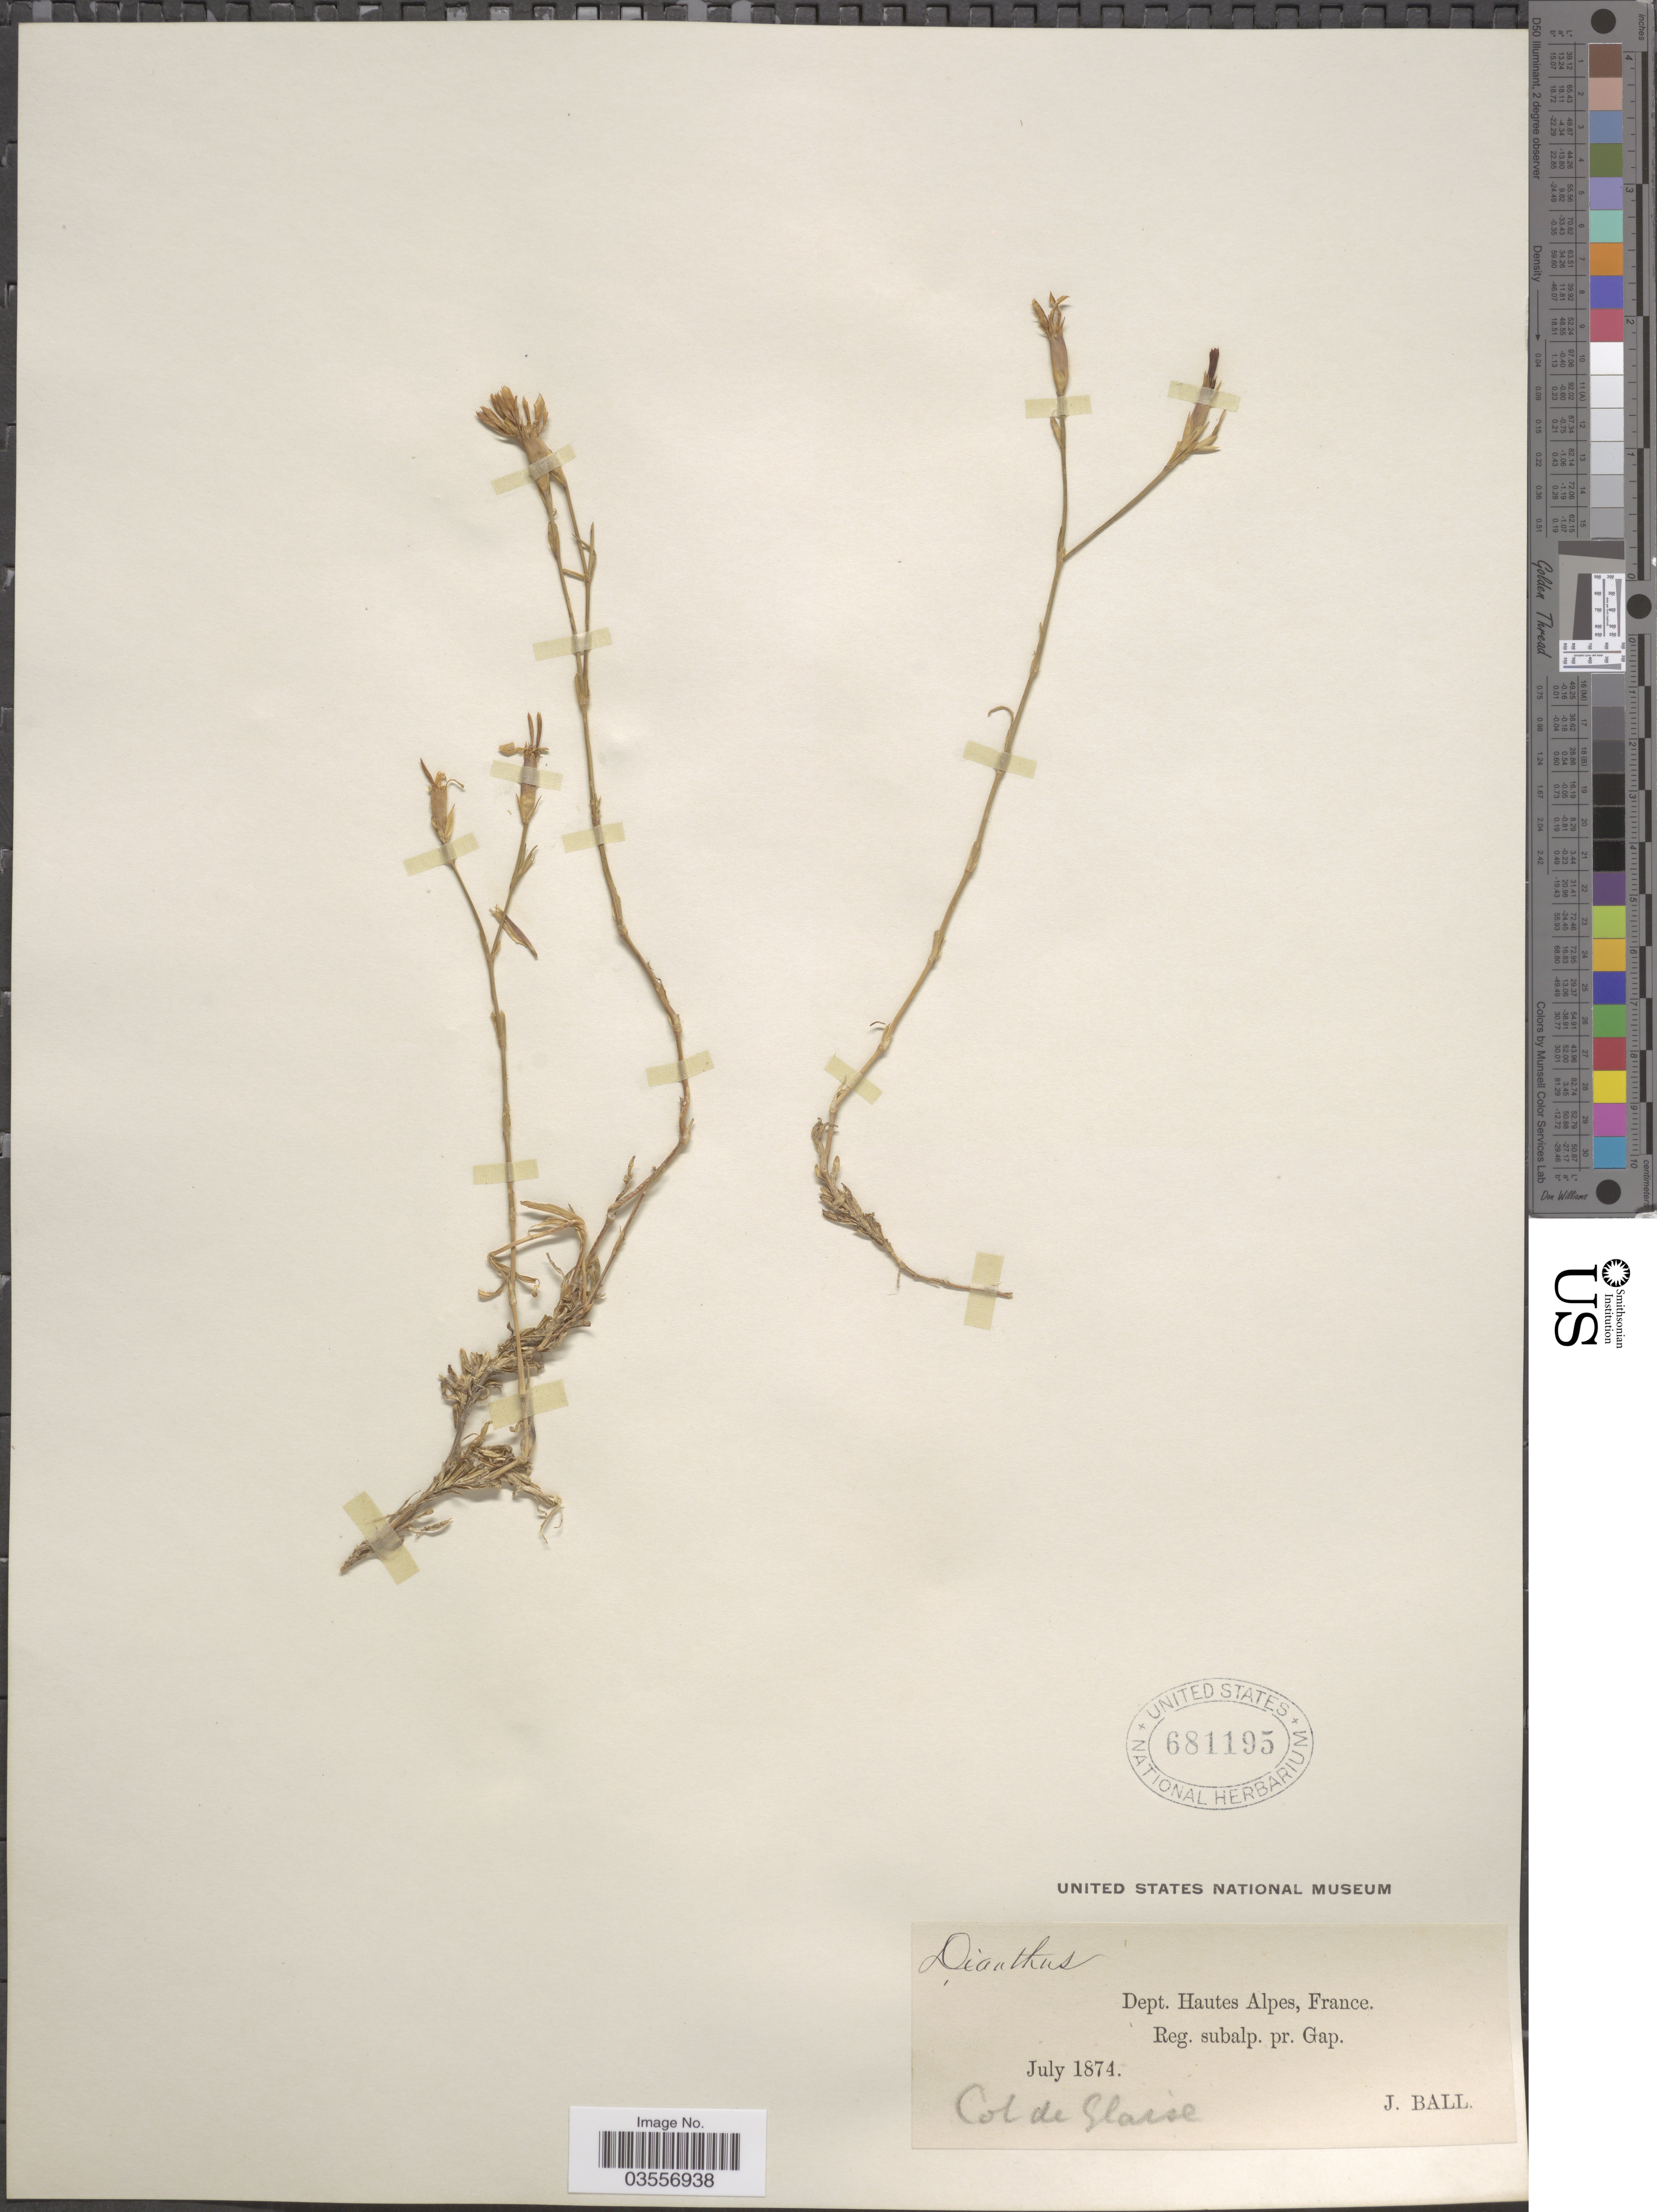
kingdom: Plantae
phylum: Tracheophyta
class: Magnoliopsida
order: Caryophyllales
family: Caryophyllaceae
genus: Dianthus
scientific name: Dianthus sp.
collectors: J. Ball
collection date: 1874-07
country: France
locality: Dept. Hautes Alpes. Reg. subalp. pr. Gap. Col de Glaise.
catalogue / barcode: US 681195